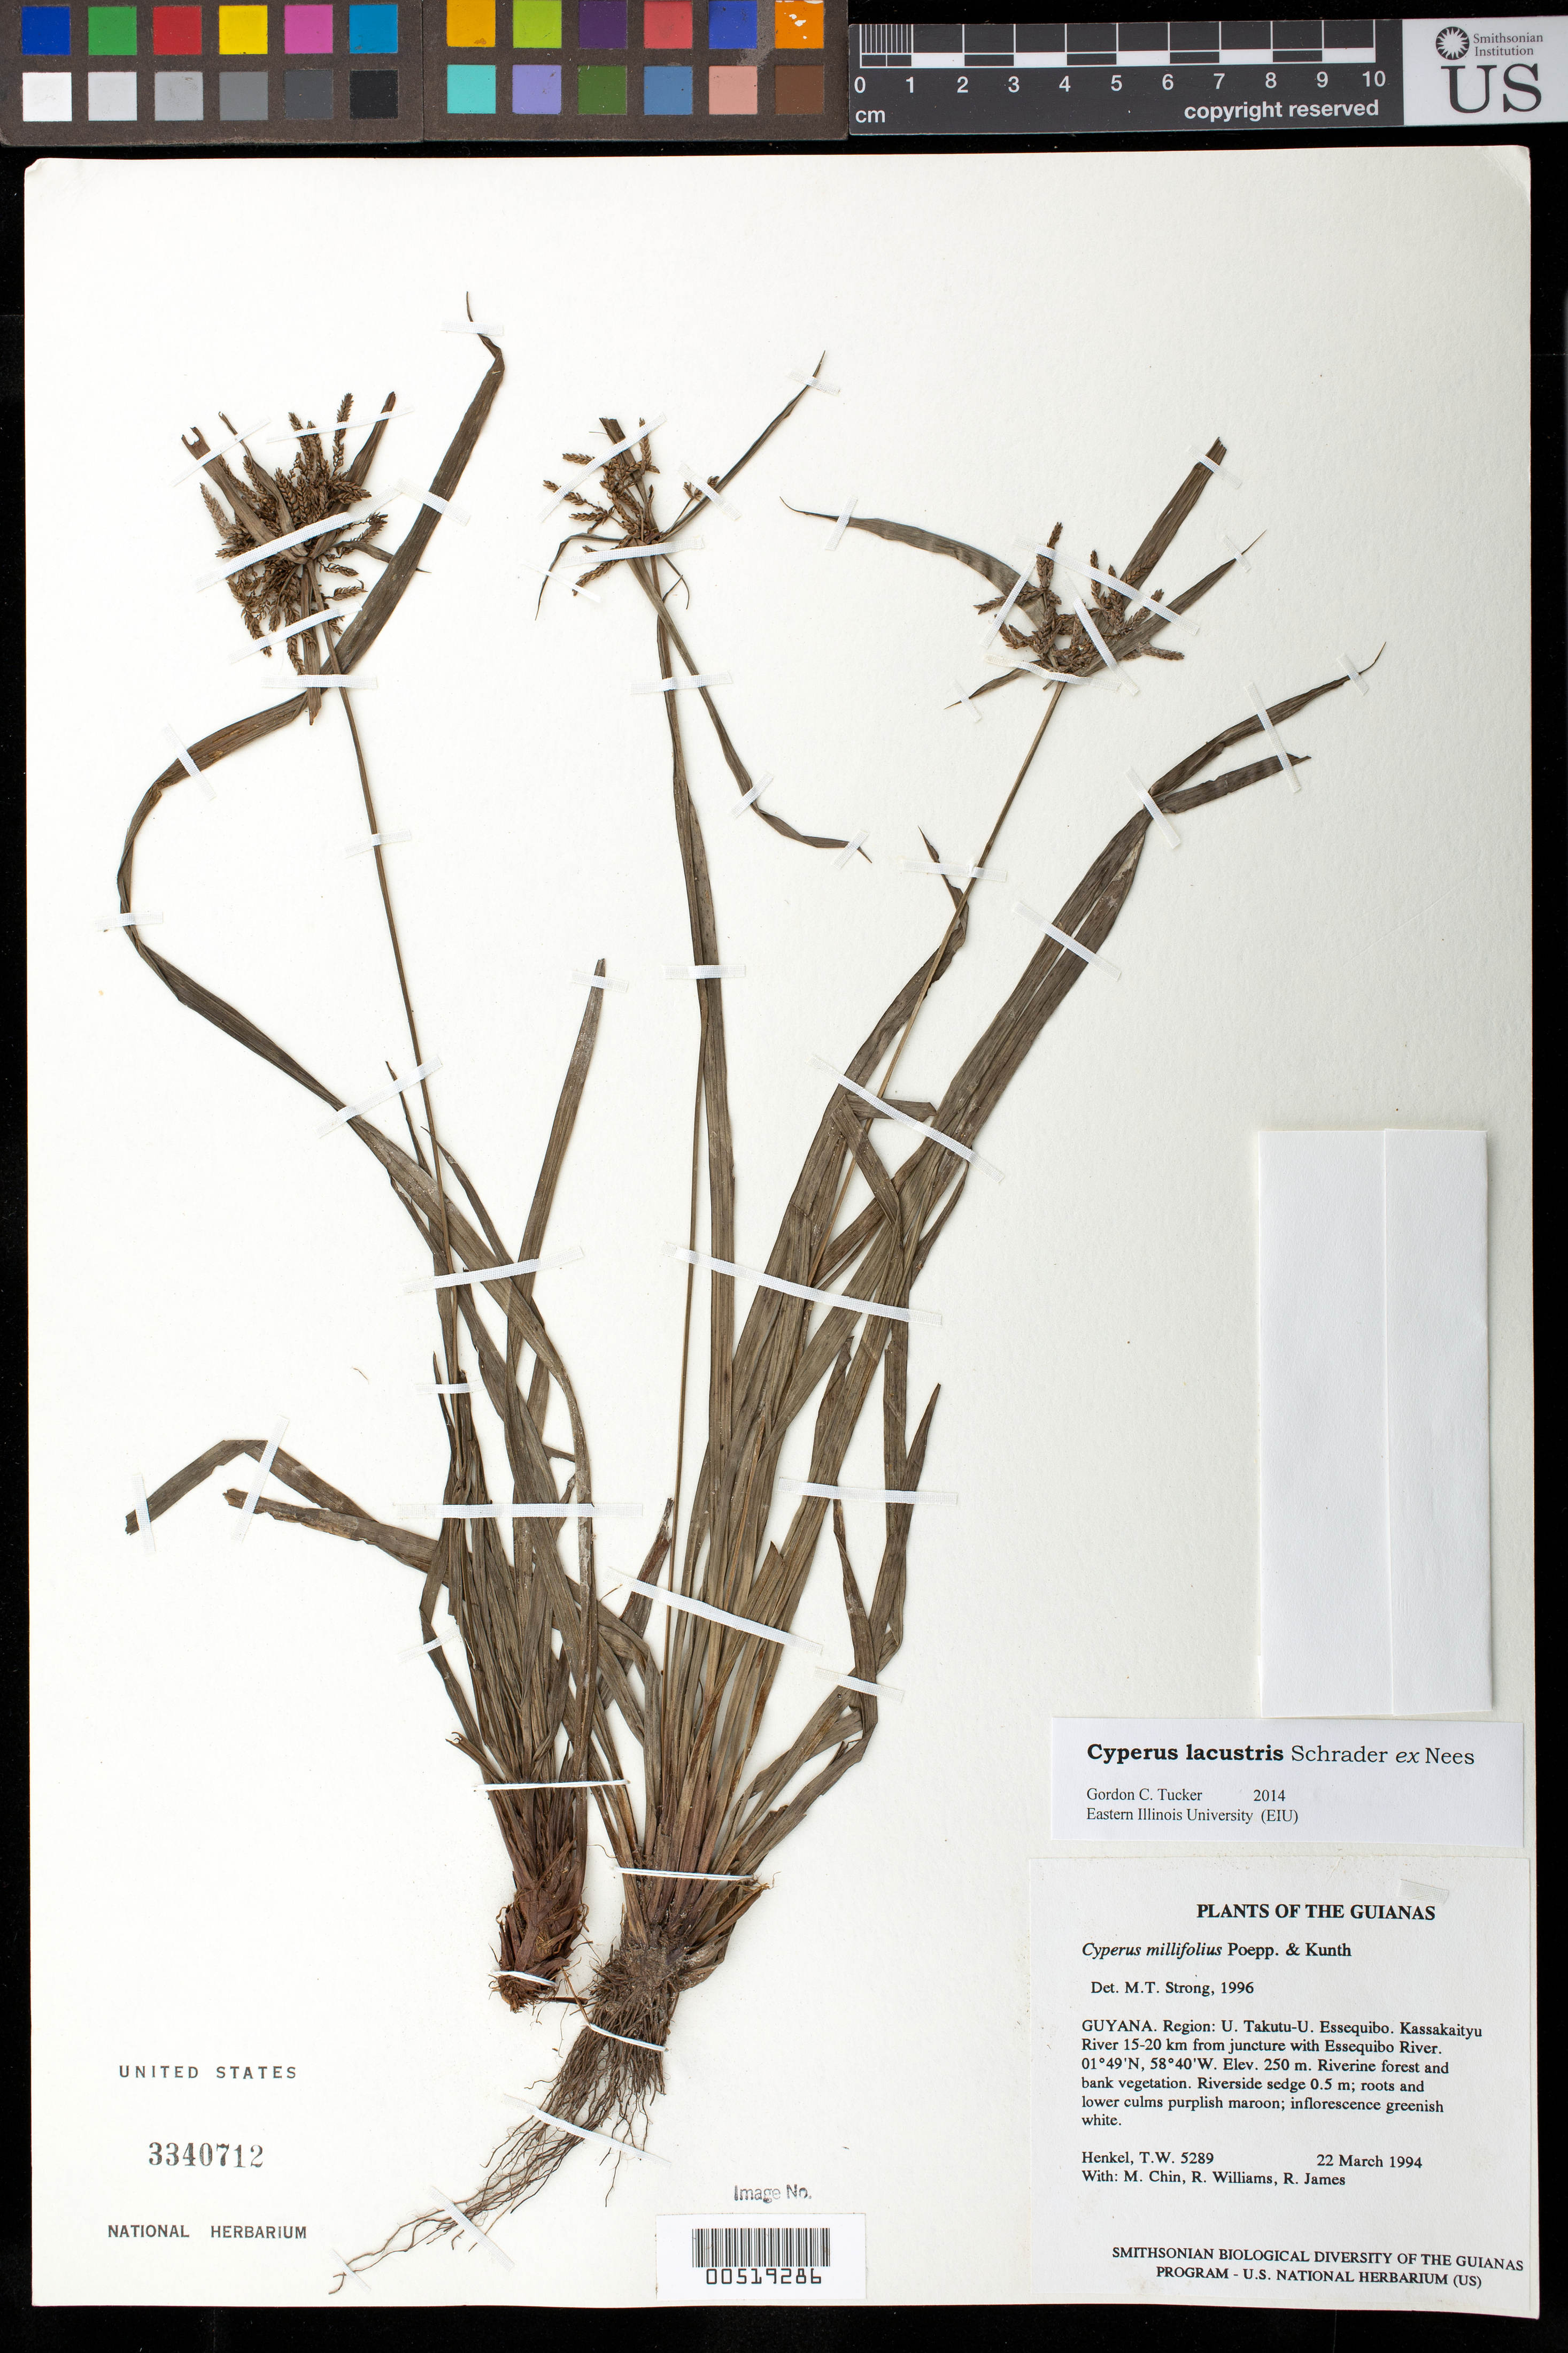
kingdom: Plantae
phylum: Tracheophyta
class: Liliopsida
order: Poales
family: Cyperaceae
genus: Cyperus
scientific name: Cyperus lacustris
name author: Schrad. ex Nees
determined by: Tucker, G. C.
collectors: T. Henkel, M. Chin, R. Williams & R. James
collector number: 5289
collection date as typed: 22 March 1994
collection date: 1994-03-22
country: Guyana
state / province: U. Takutu-U. Essequibo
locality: Kassakaityu River 15-20 km from juncture with Essequibo River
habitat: Riverine forest and bank vegetation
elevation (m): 250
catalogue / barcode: US 3340712